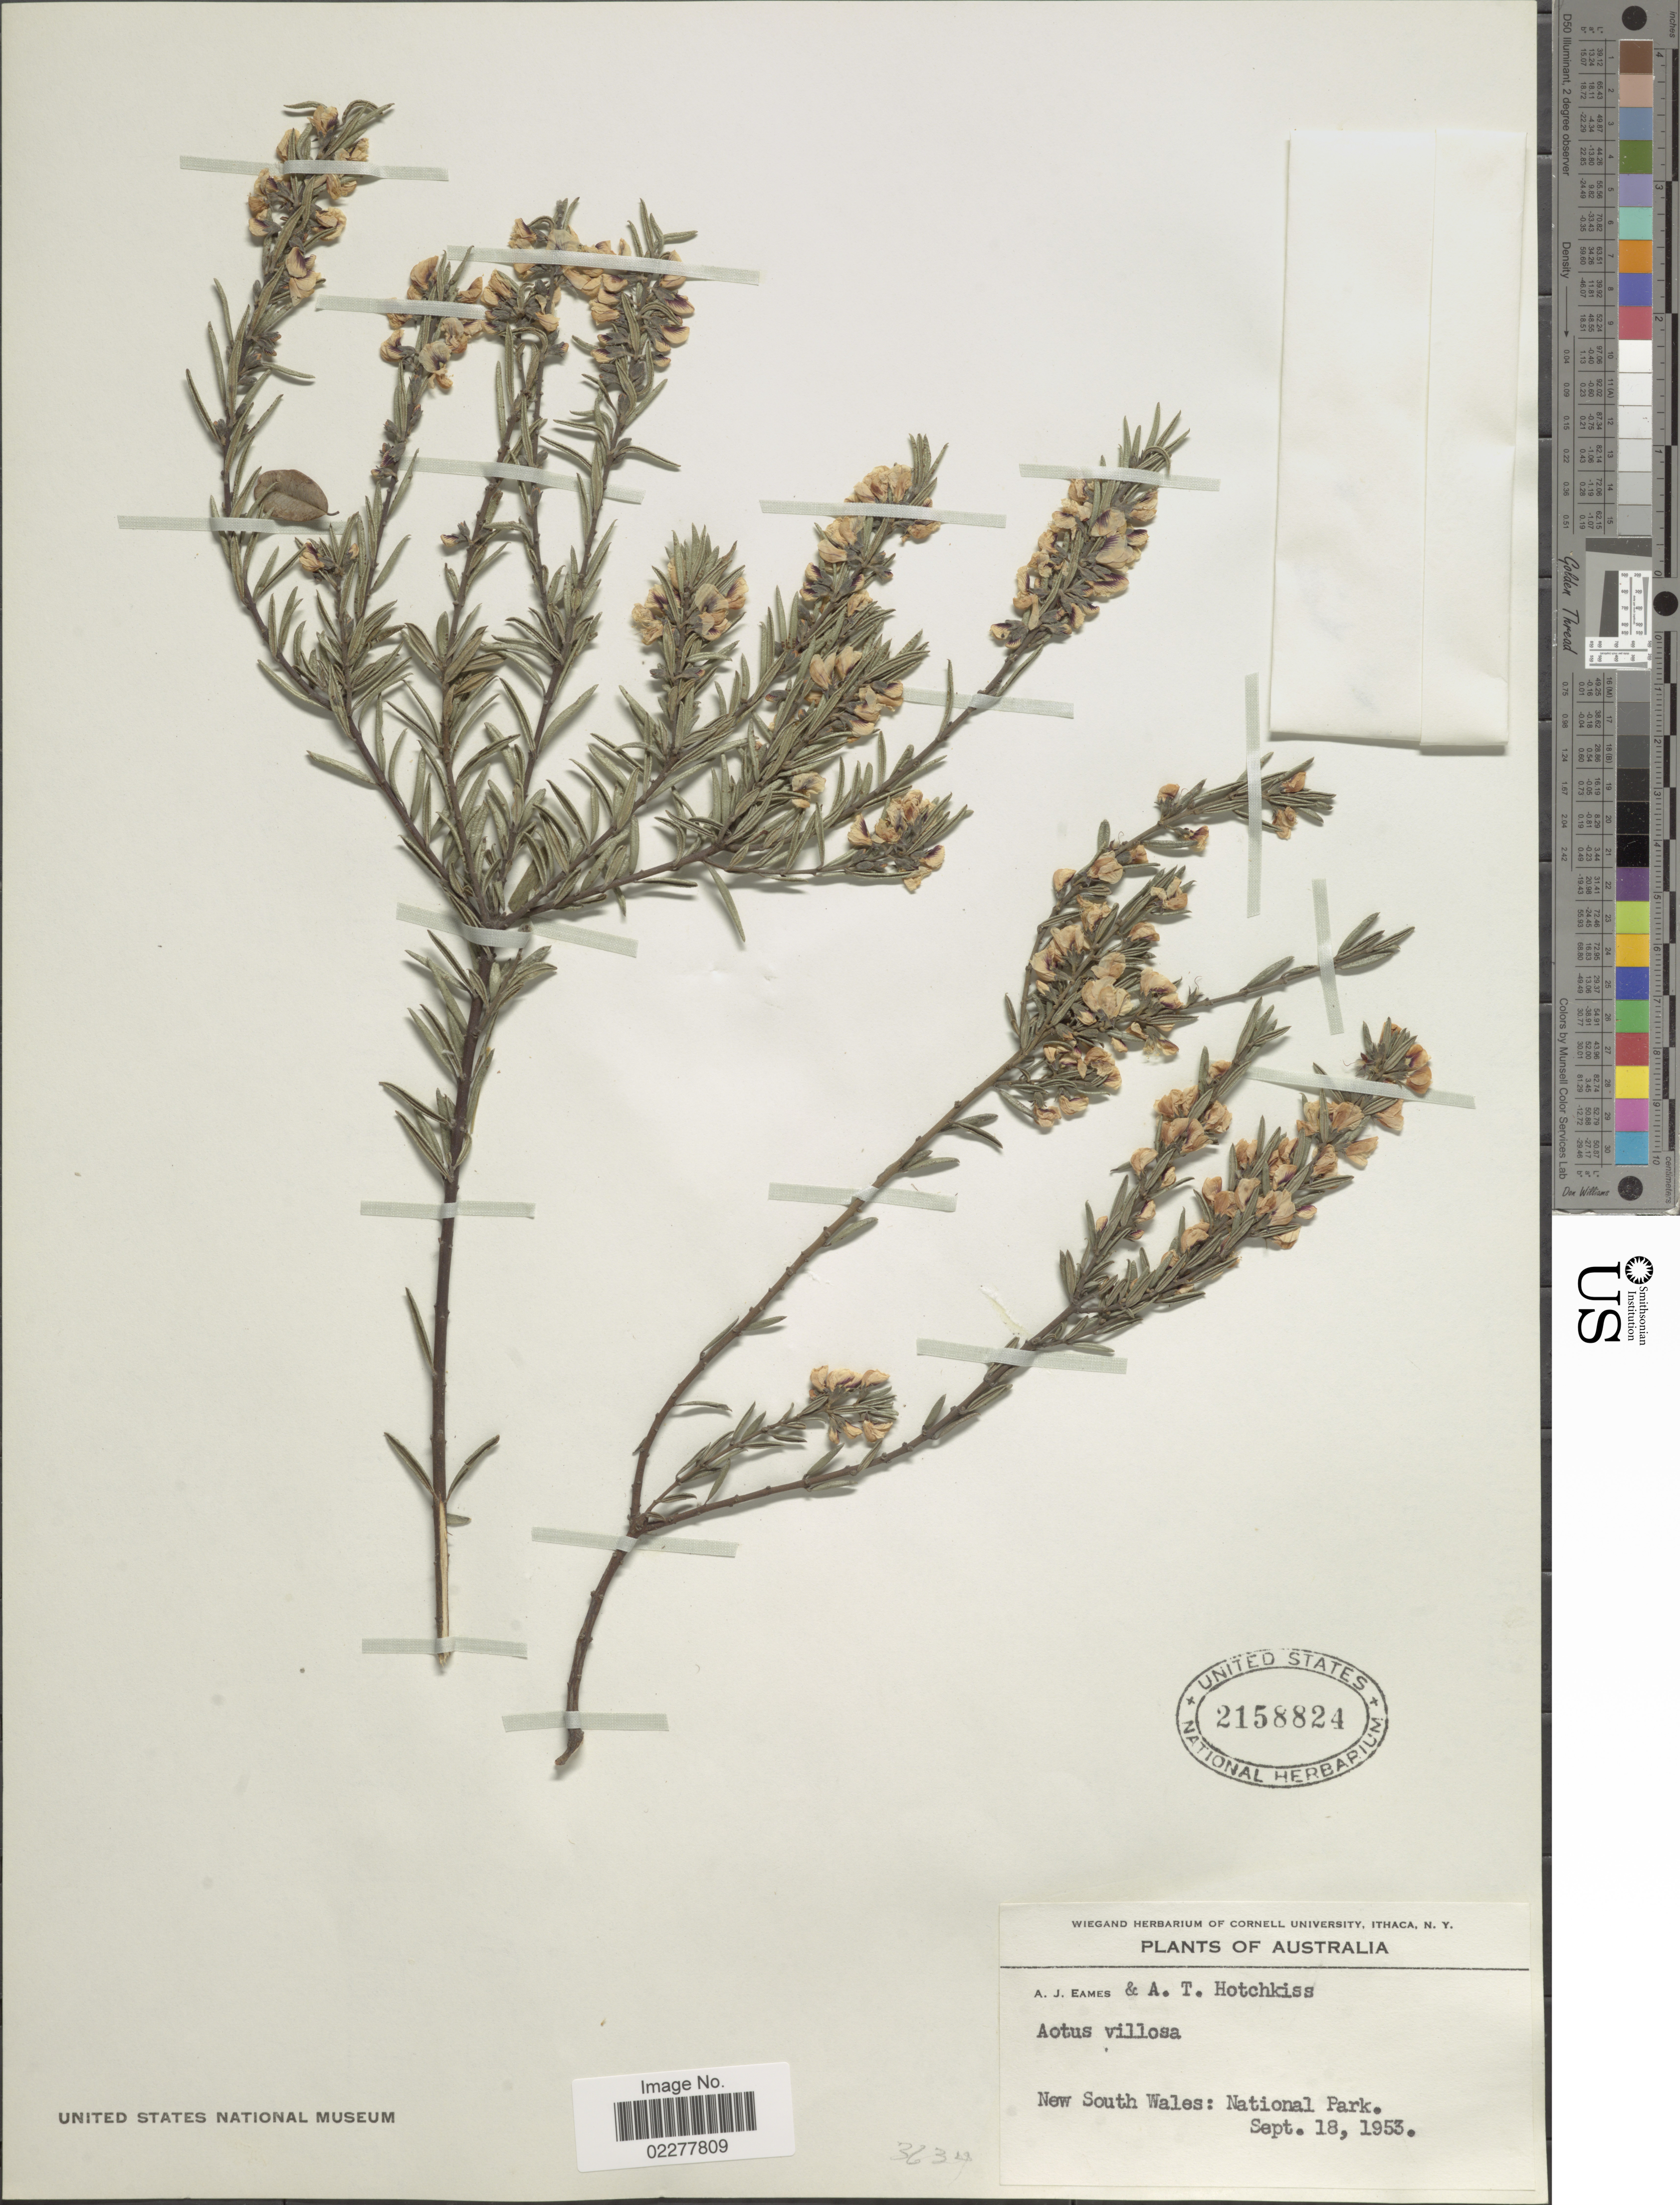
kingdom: Plantae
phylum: Tracheophyta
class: Magnoliopsida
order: Fabales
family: Fabaceae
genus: Aotus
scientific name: Aotus villosa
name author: Sm.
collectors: A. J. Eames & A. Hotchkiss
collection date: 1953-09-18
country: Australia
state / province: New South Wales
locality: National Park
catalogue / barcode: US 2158824